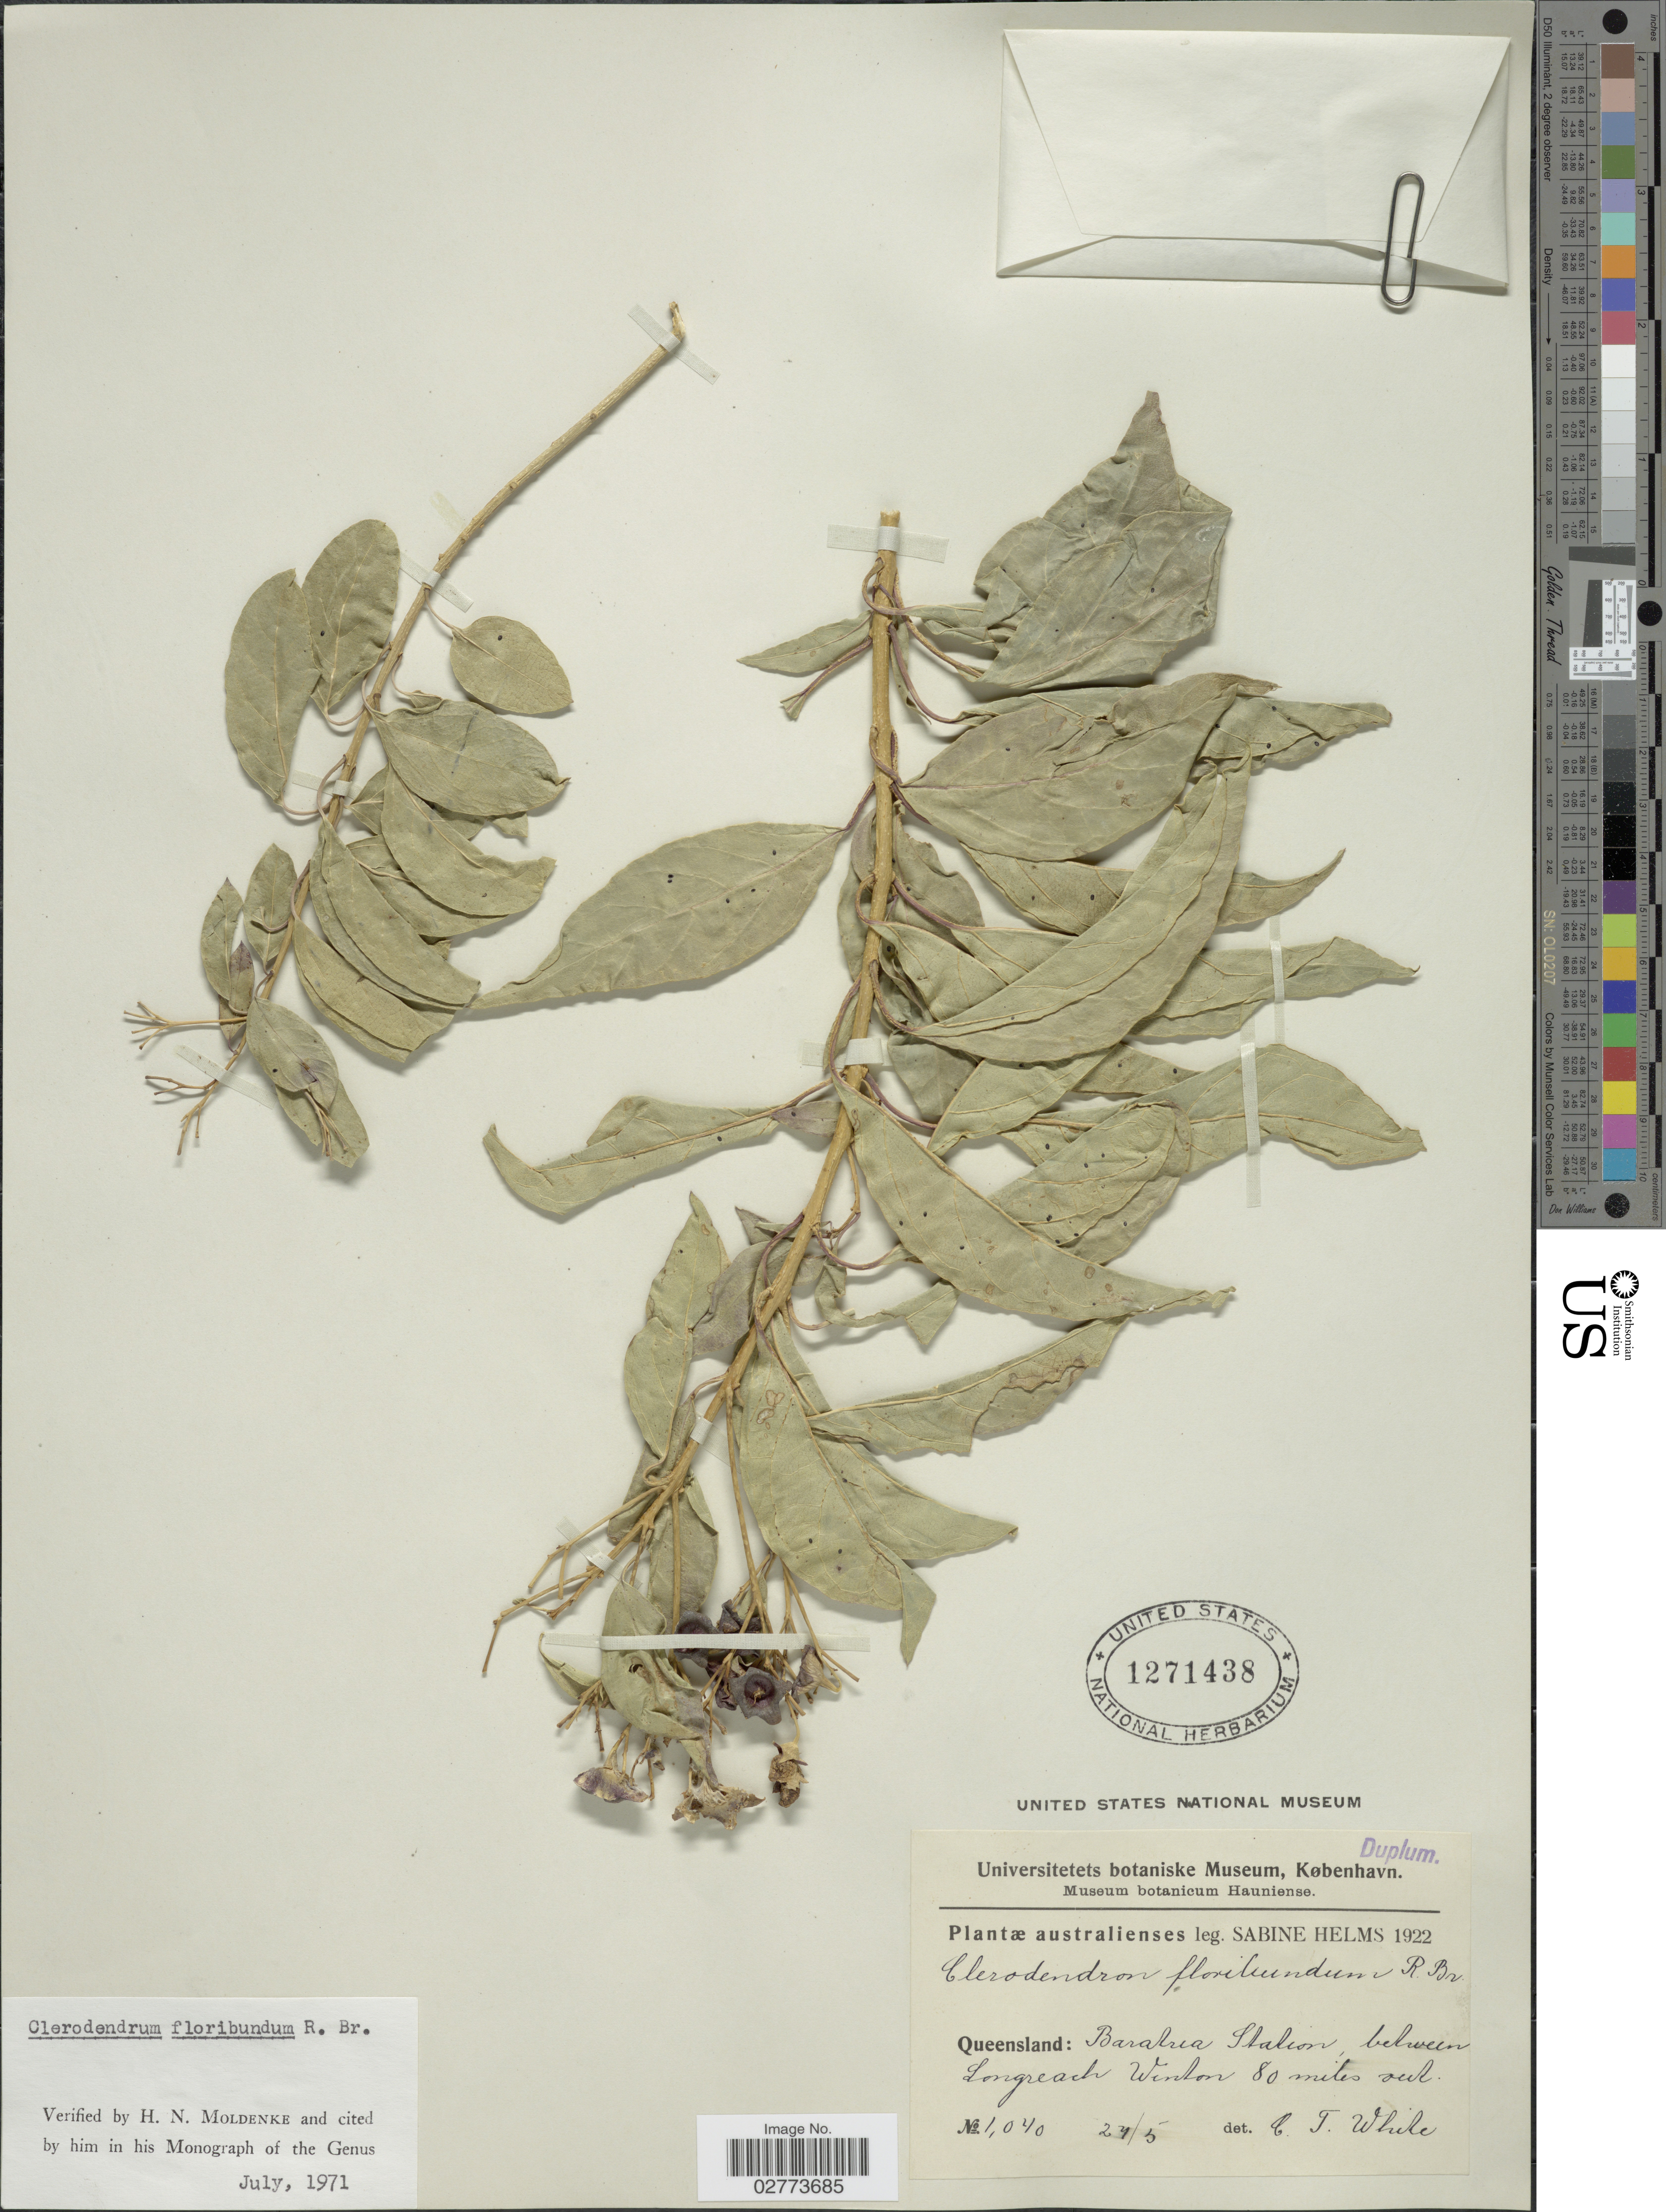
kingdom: Plantae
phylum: Tracheophyta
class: Magnoliopsida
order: Lamiales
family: Lamiaceae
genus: Clerodendrum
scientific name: Clerodendrum floribundum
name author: R. Br.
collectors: S. Helms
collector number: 1040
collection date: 1922-05-24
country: Australia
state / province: Queensland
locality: Baratrea Station, between Longreach Winton 80 miles out.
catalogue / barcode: US 1271438